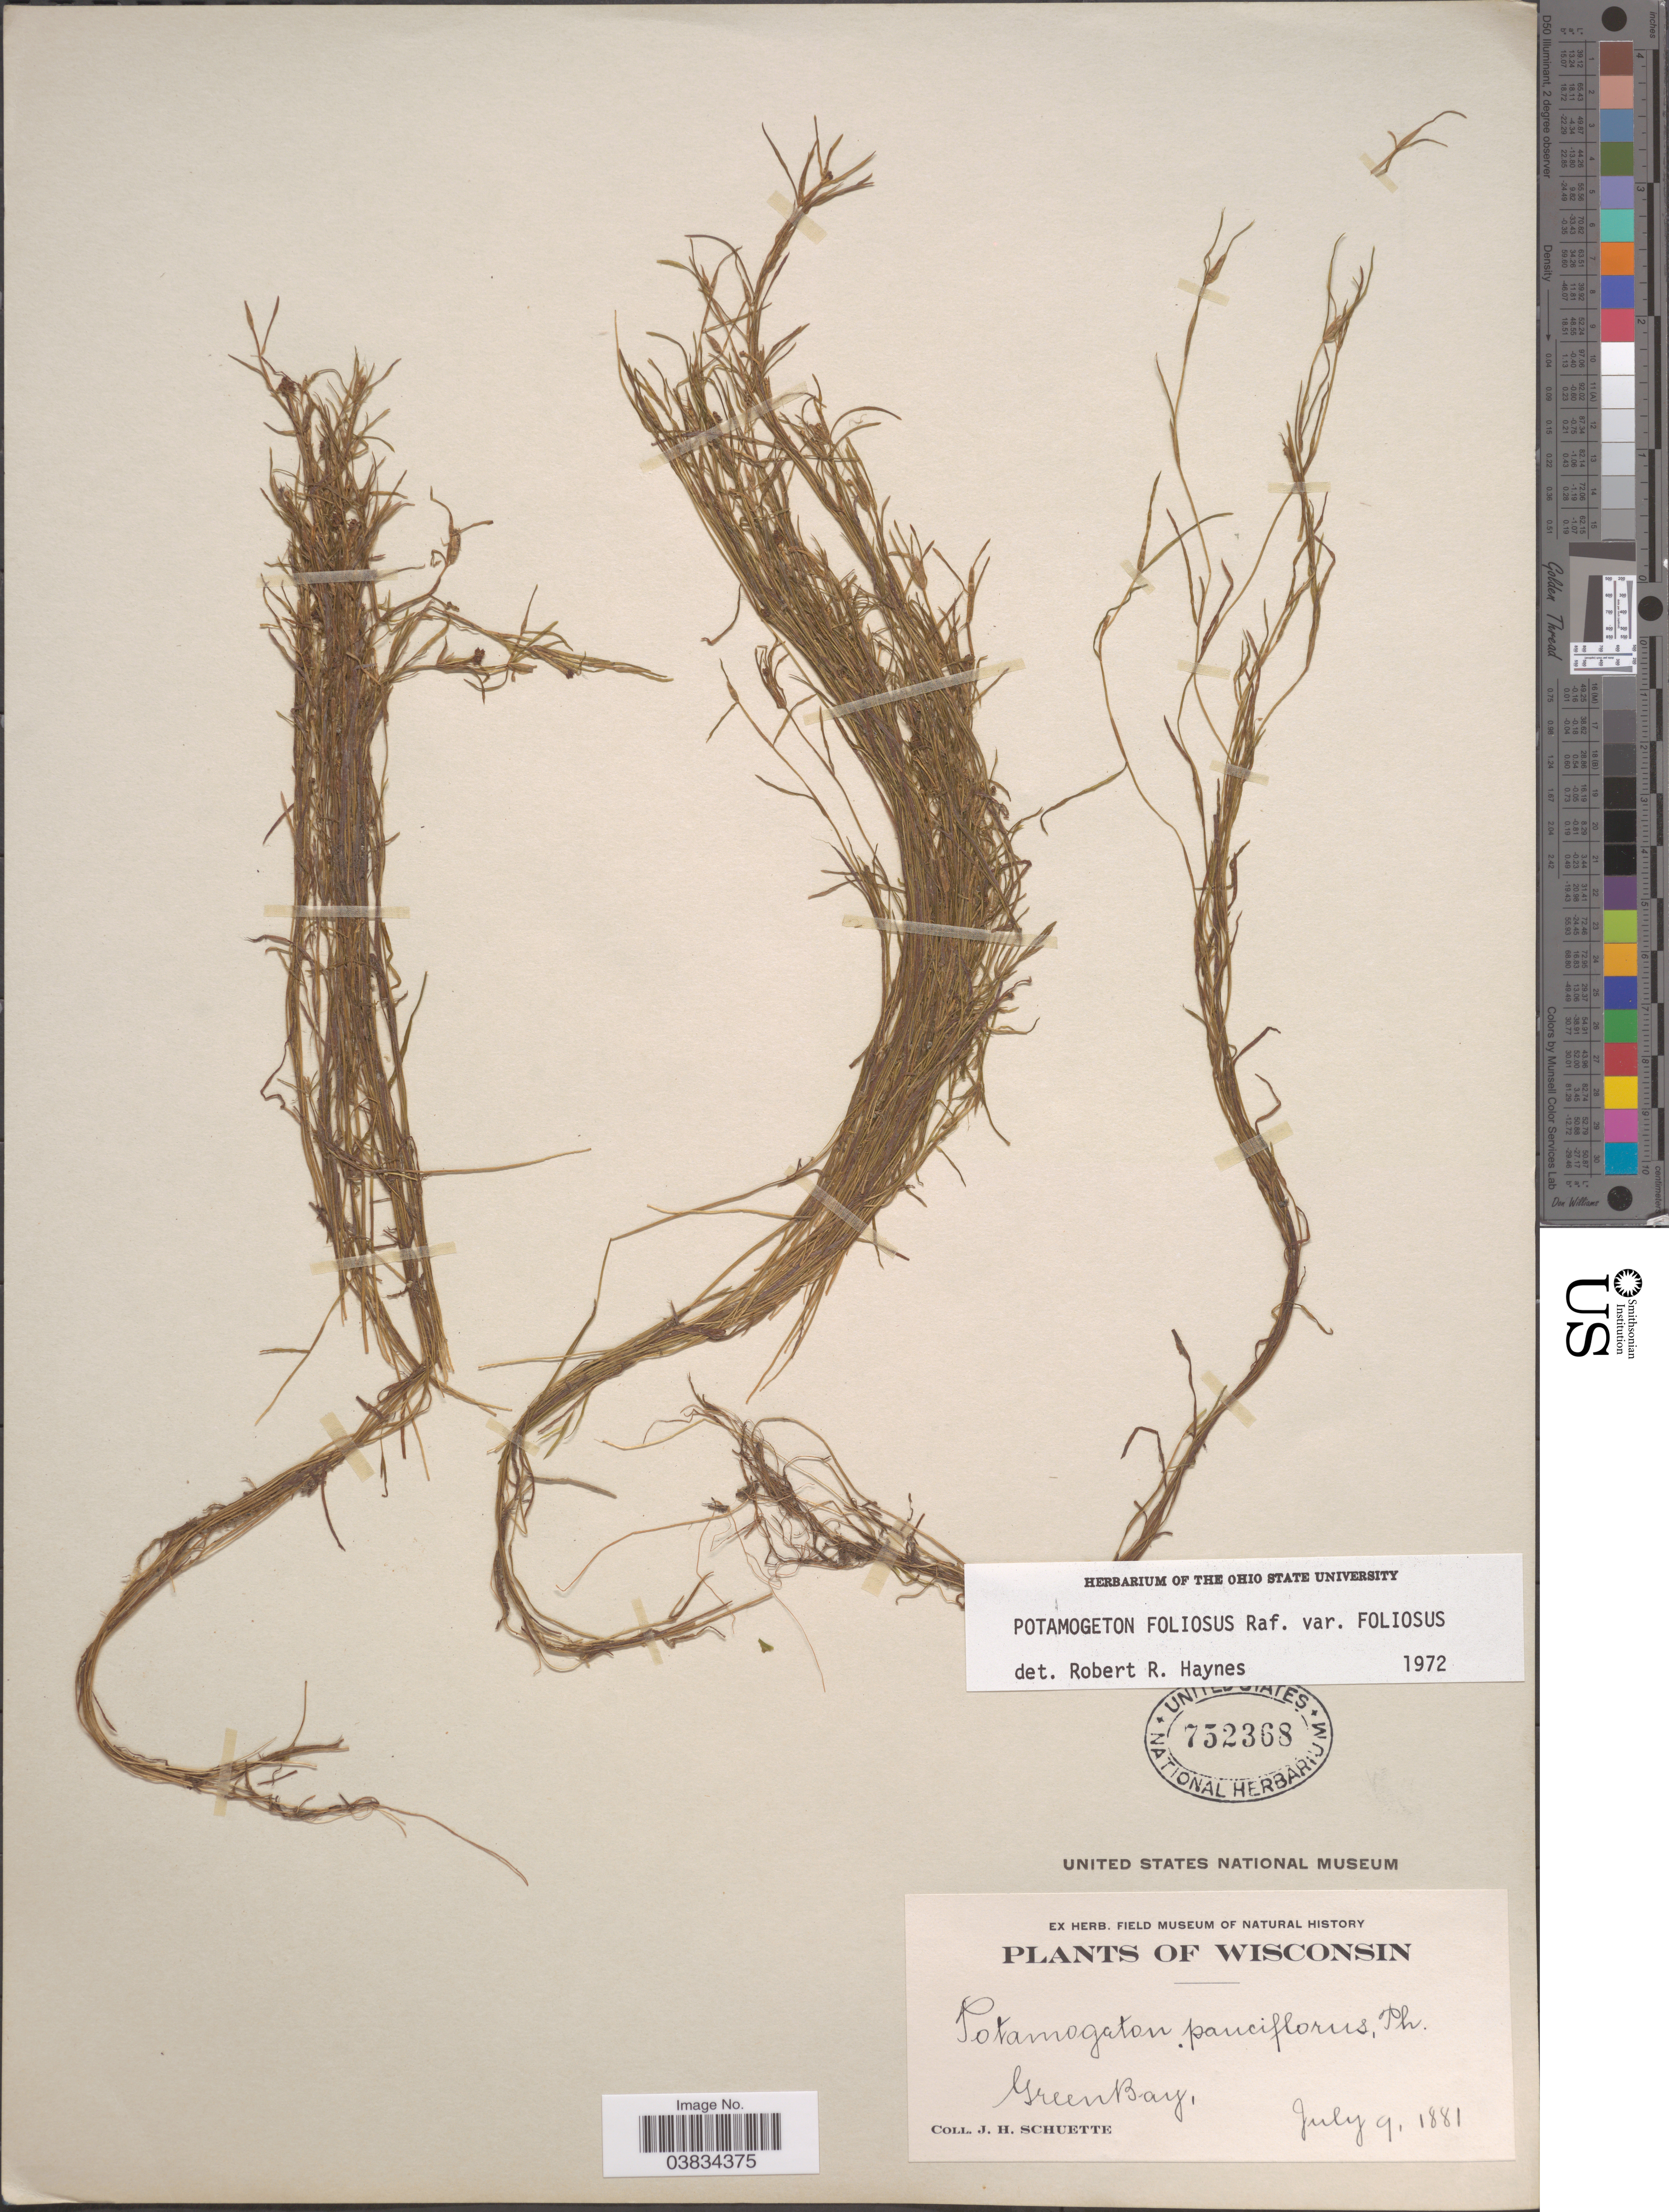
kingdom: Plantae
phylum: Tracheophyta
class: Liliopsida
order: Alismatales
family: Potamogetonaceae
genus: Potamogeton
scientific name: Potamogeton foliosus var. foliosus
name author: Raf.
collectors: J. H. Schuette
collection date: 1881-07-09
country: United States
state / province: Wisconsin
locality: Green Bay.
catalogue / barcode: US 752368